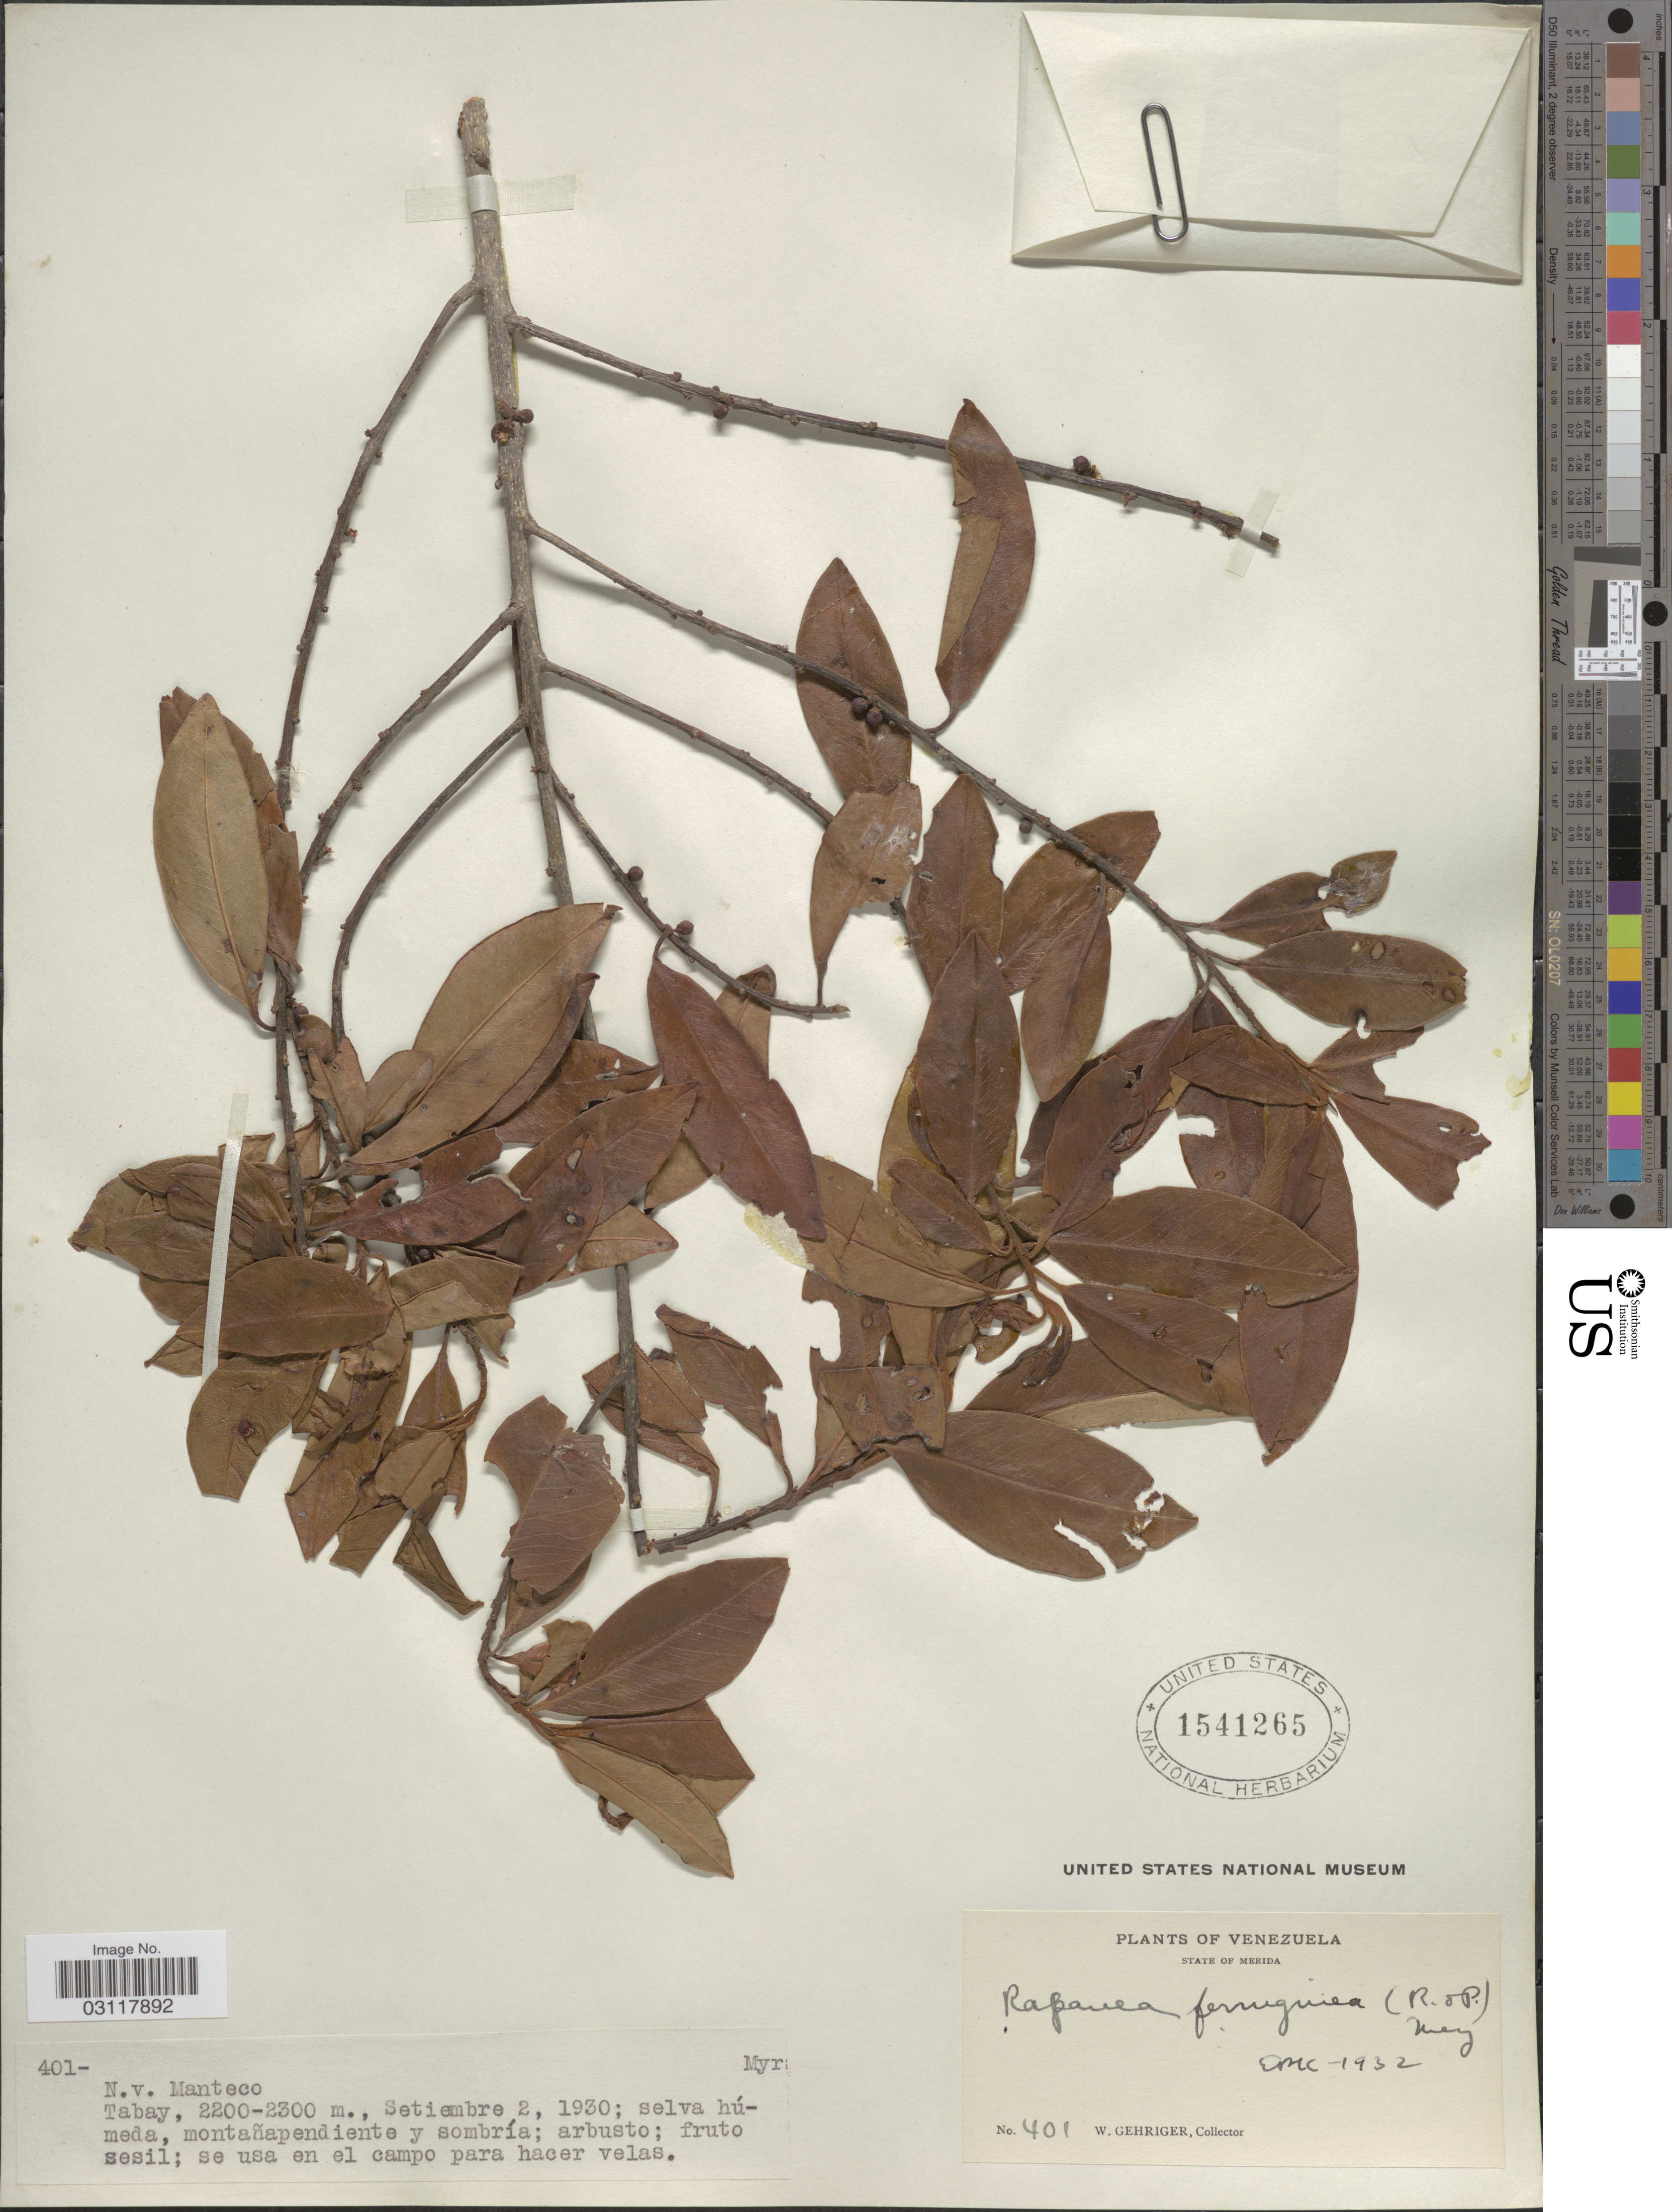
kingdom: Plantae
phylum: Tracheophyta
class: Magnoliopsida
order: Ericales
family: Primulaceae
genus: Rapanea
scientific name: Rapanea ferruginea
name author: (Ruiz & Pav.) Mez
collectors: W. Gehriger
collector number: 401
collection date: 1930-09-02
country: Venezuela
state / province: Mérida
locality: Tabay.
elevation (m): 2200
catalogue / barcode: US 1541265